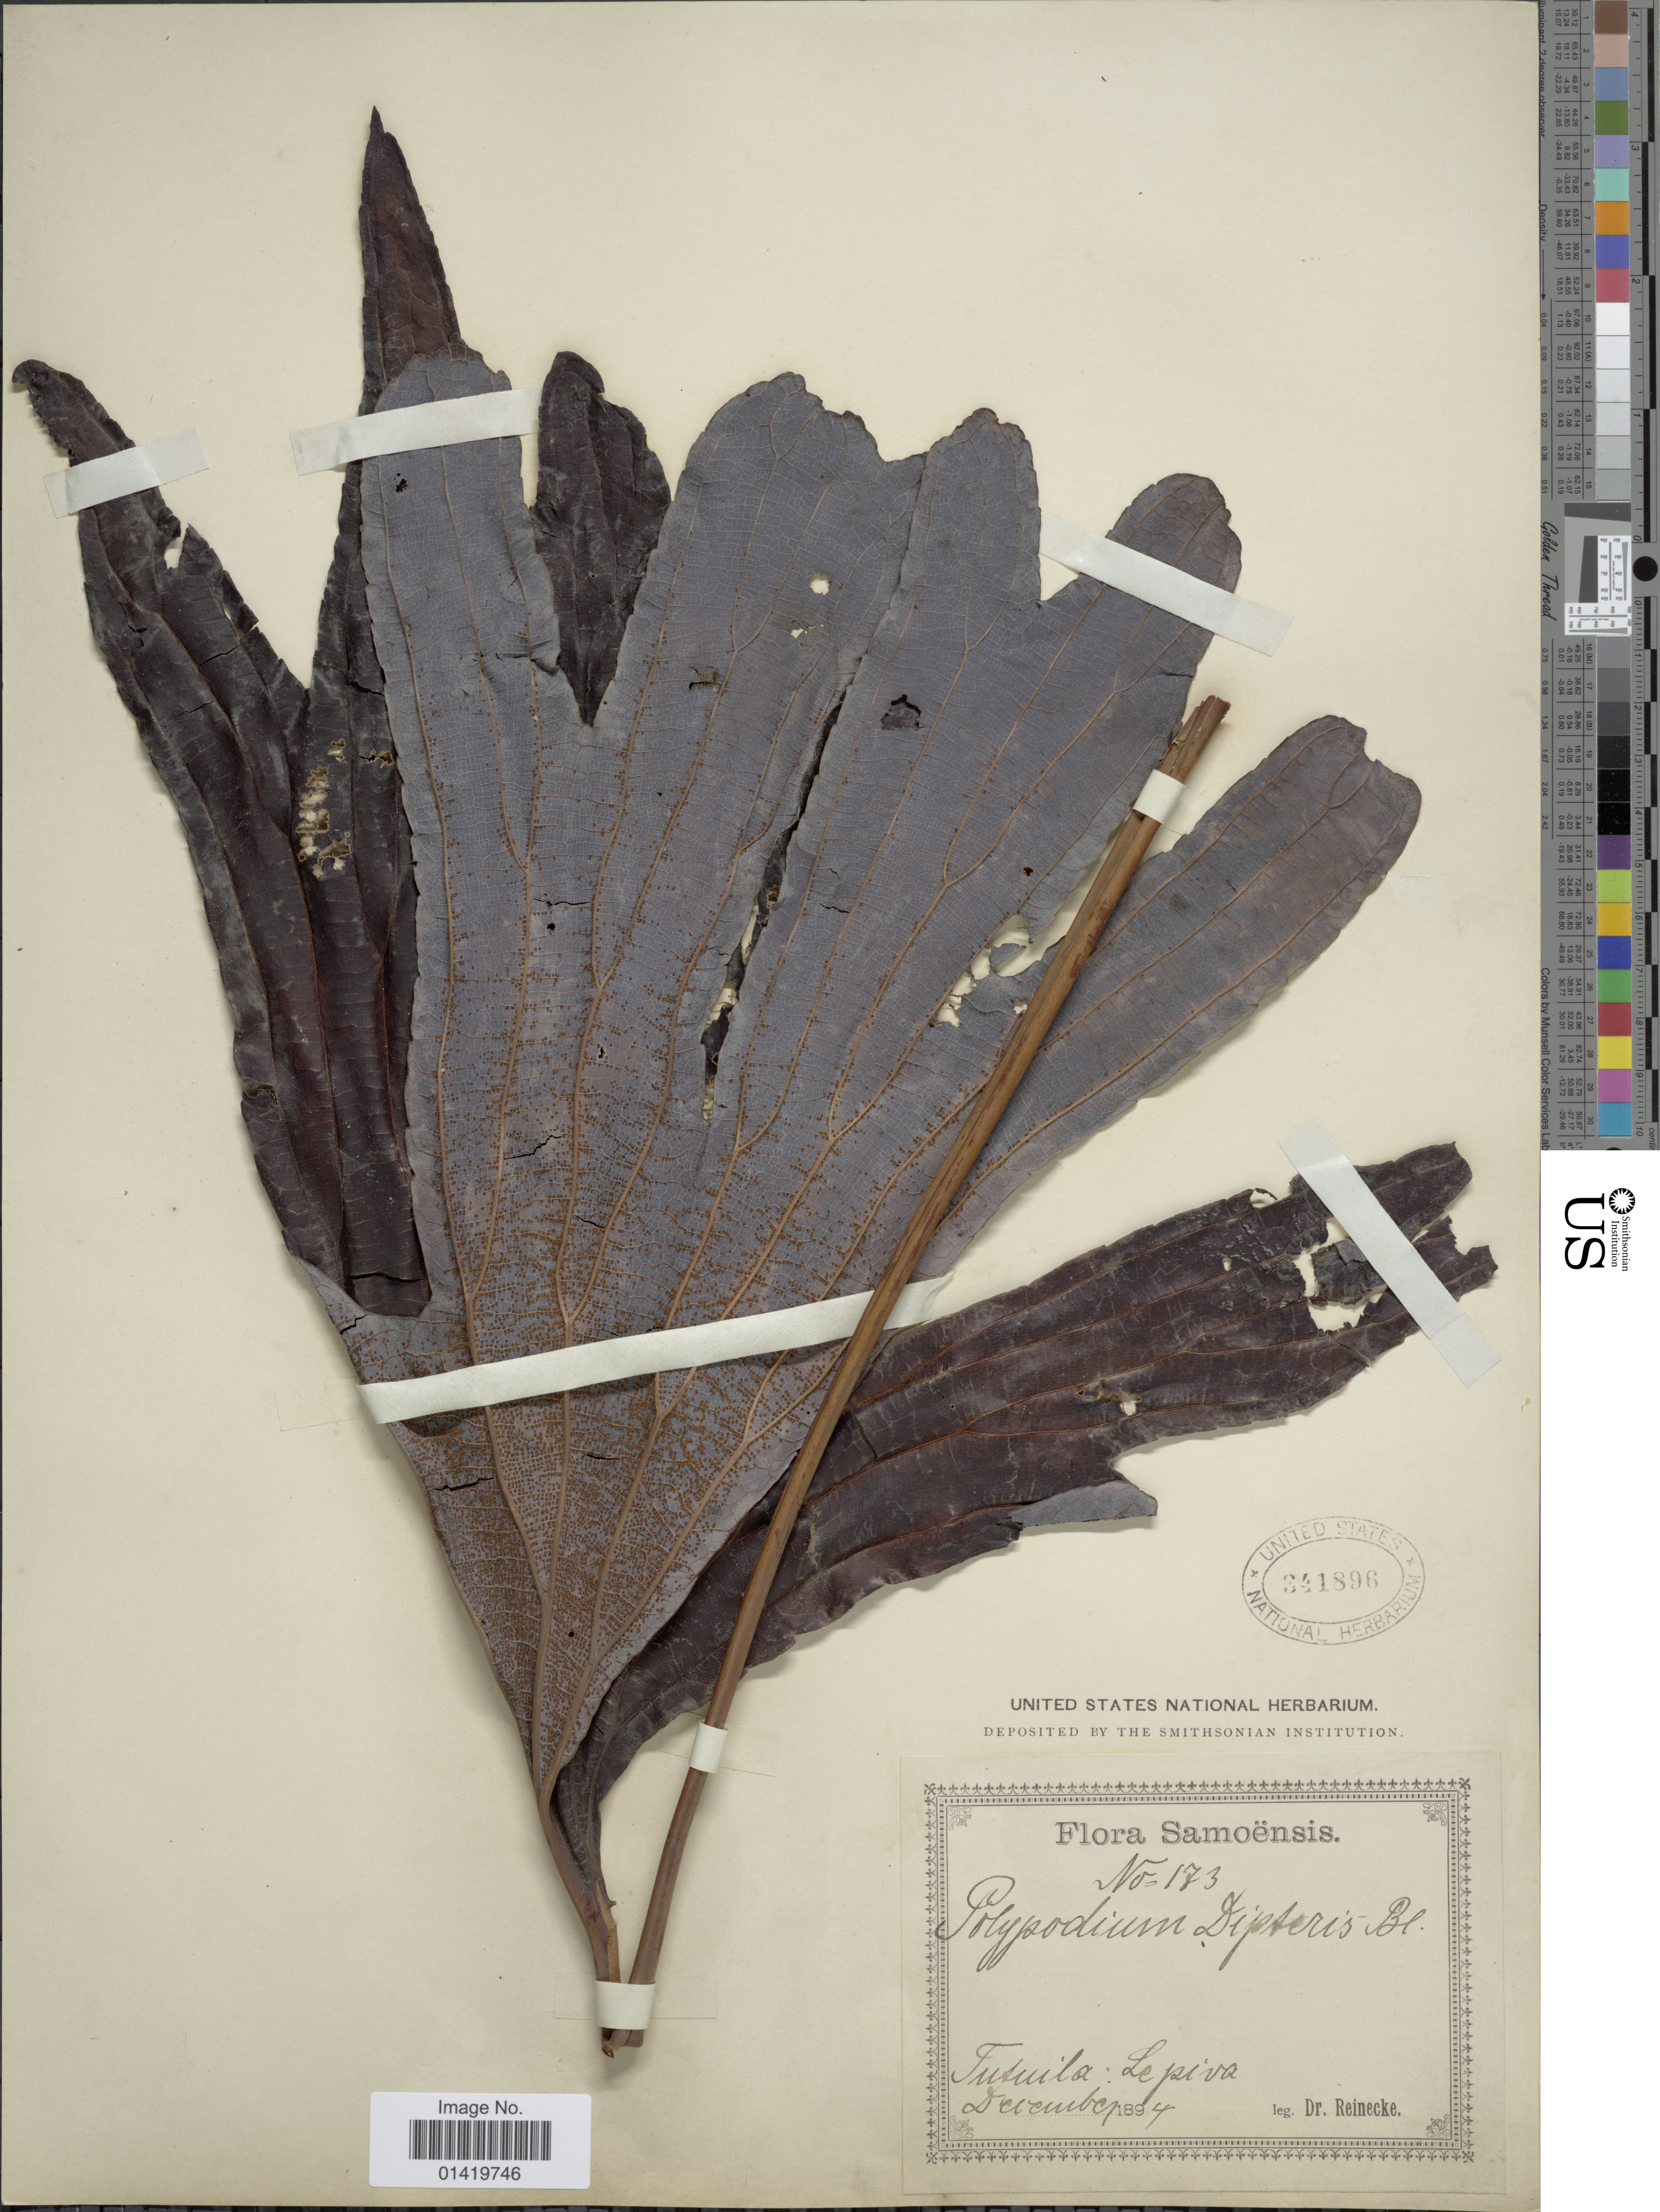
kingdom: Plantae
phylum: Tracheophyta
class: Polypodiopsida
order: Gleicheniales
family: Dipteridaceae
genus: Dipteris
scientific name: Dipteris conjugata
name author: Reinw.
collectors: -- Reinecke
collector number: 173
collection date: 1894-12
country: American Samoa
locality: Tutuila: Le piva.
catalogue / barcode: US 341896